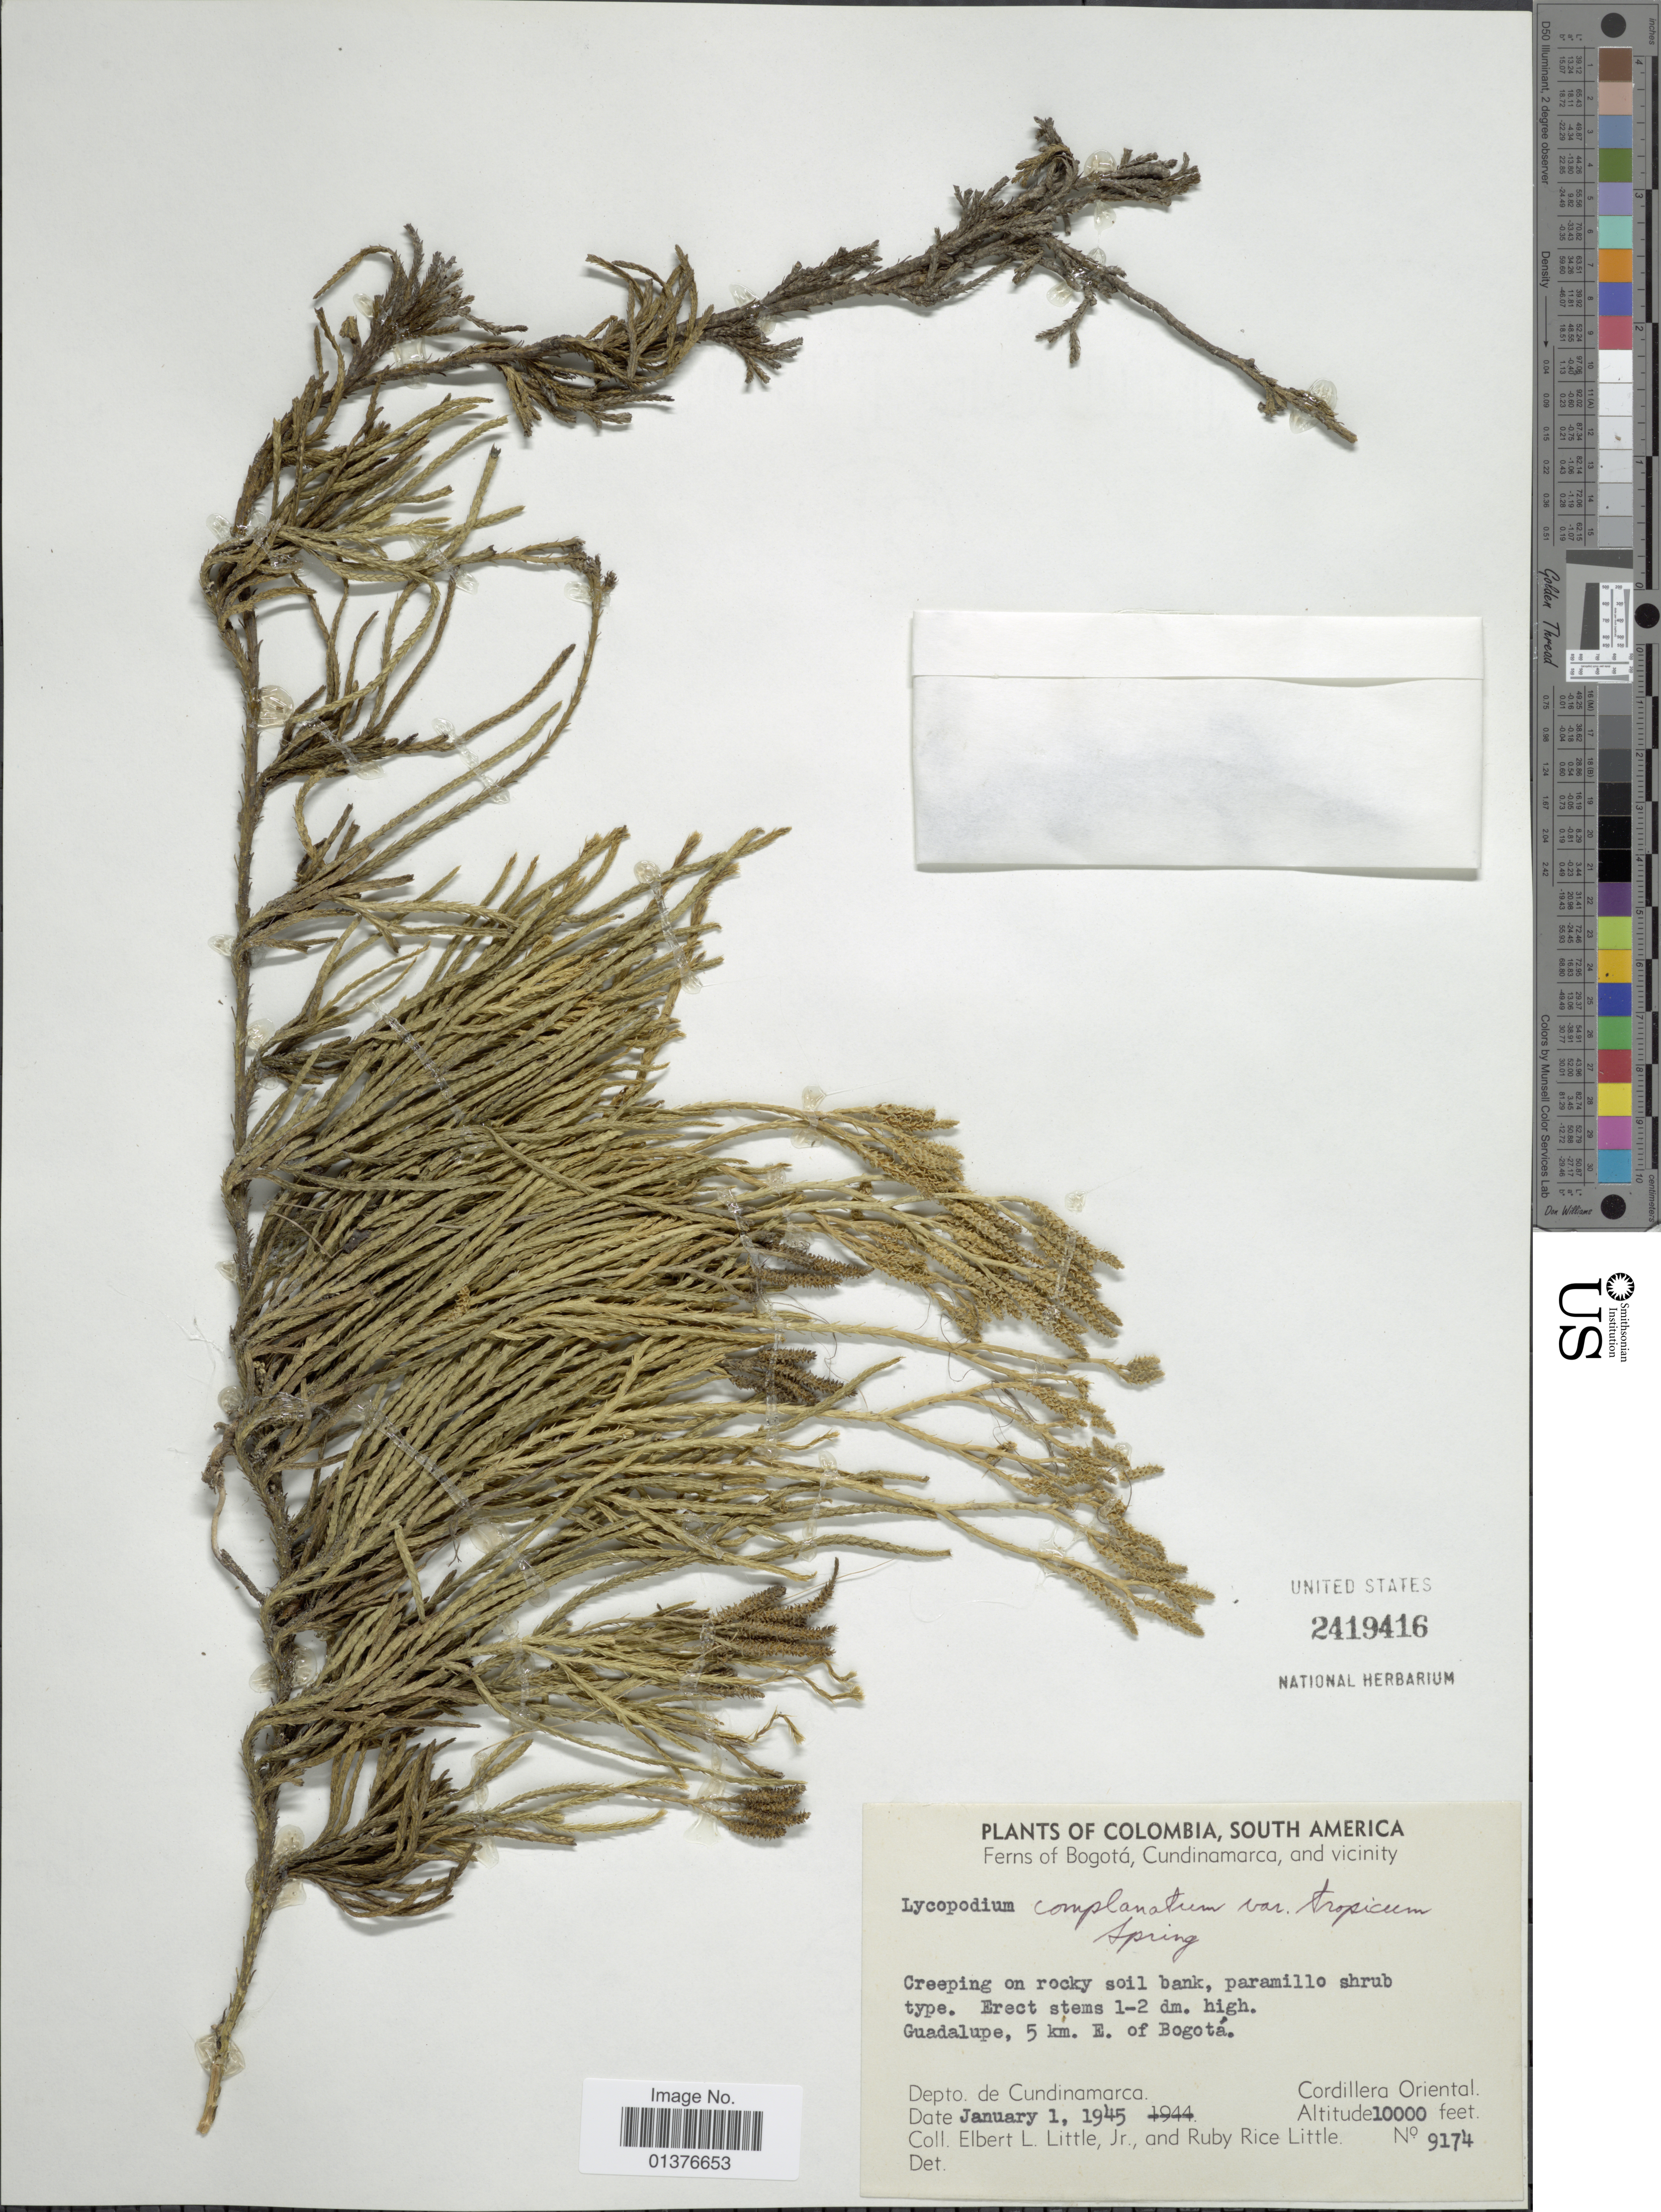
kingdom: Plantae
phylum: Tracheophyta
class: Lycopodiopsida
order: Lycopodiales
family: Lycopodiaceae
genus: Diphasiastrum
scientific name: Diphasiastrum thyoides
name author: (Humb. & Bonpl. ex Willd.) Holub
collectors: E. L. Little & R. R. Little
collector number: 9174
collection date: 1945-01-01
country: Colombia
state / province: Cundinamarca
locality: Guadalupe, 5km E. of Bogotá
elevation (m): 3048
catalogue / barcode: US 2419416